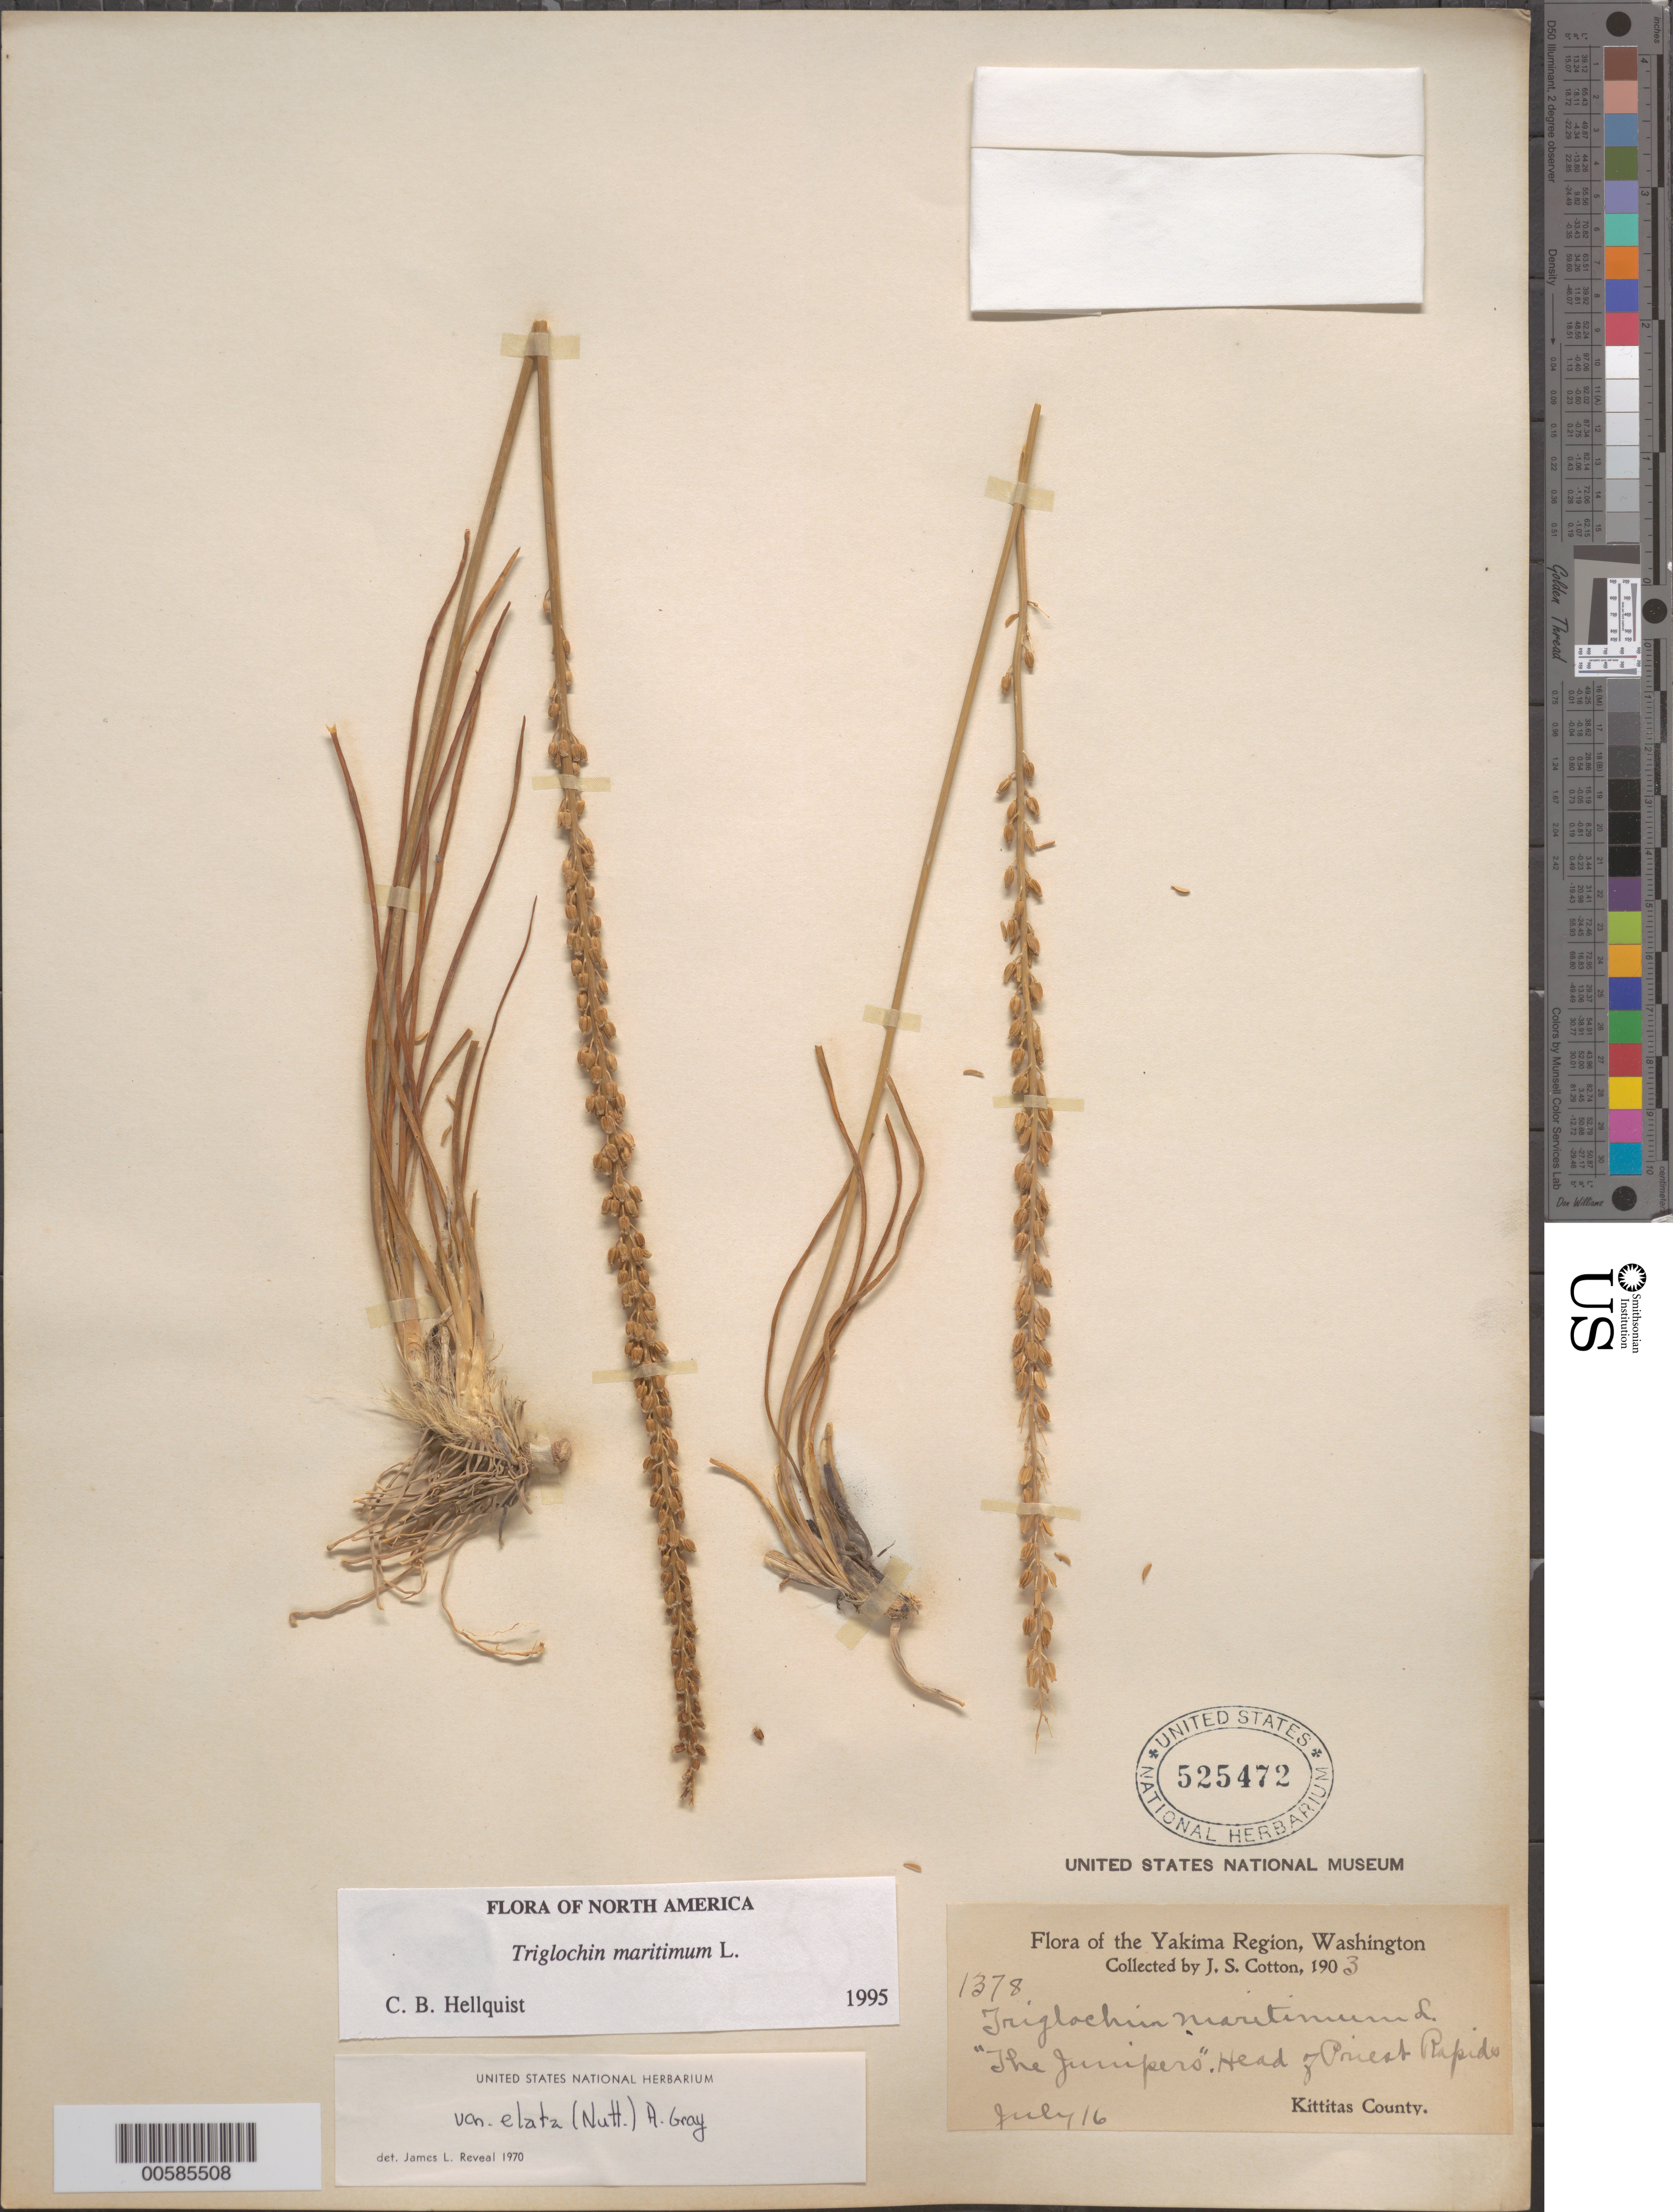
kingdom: Plantae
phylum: Tracheophyta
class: Liliopsida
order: Alismatales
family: Juncaginaceae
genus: Triglochin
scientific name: Triglochin maritima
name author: L.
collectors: J. S. Cotton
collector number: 1378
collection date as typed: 16 Jul 1903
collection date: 1903-07-16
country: United States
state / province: Washington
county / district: Yakima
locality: Yakima region, The Junipers, Head of Priest Rapids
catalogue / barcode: US 525472